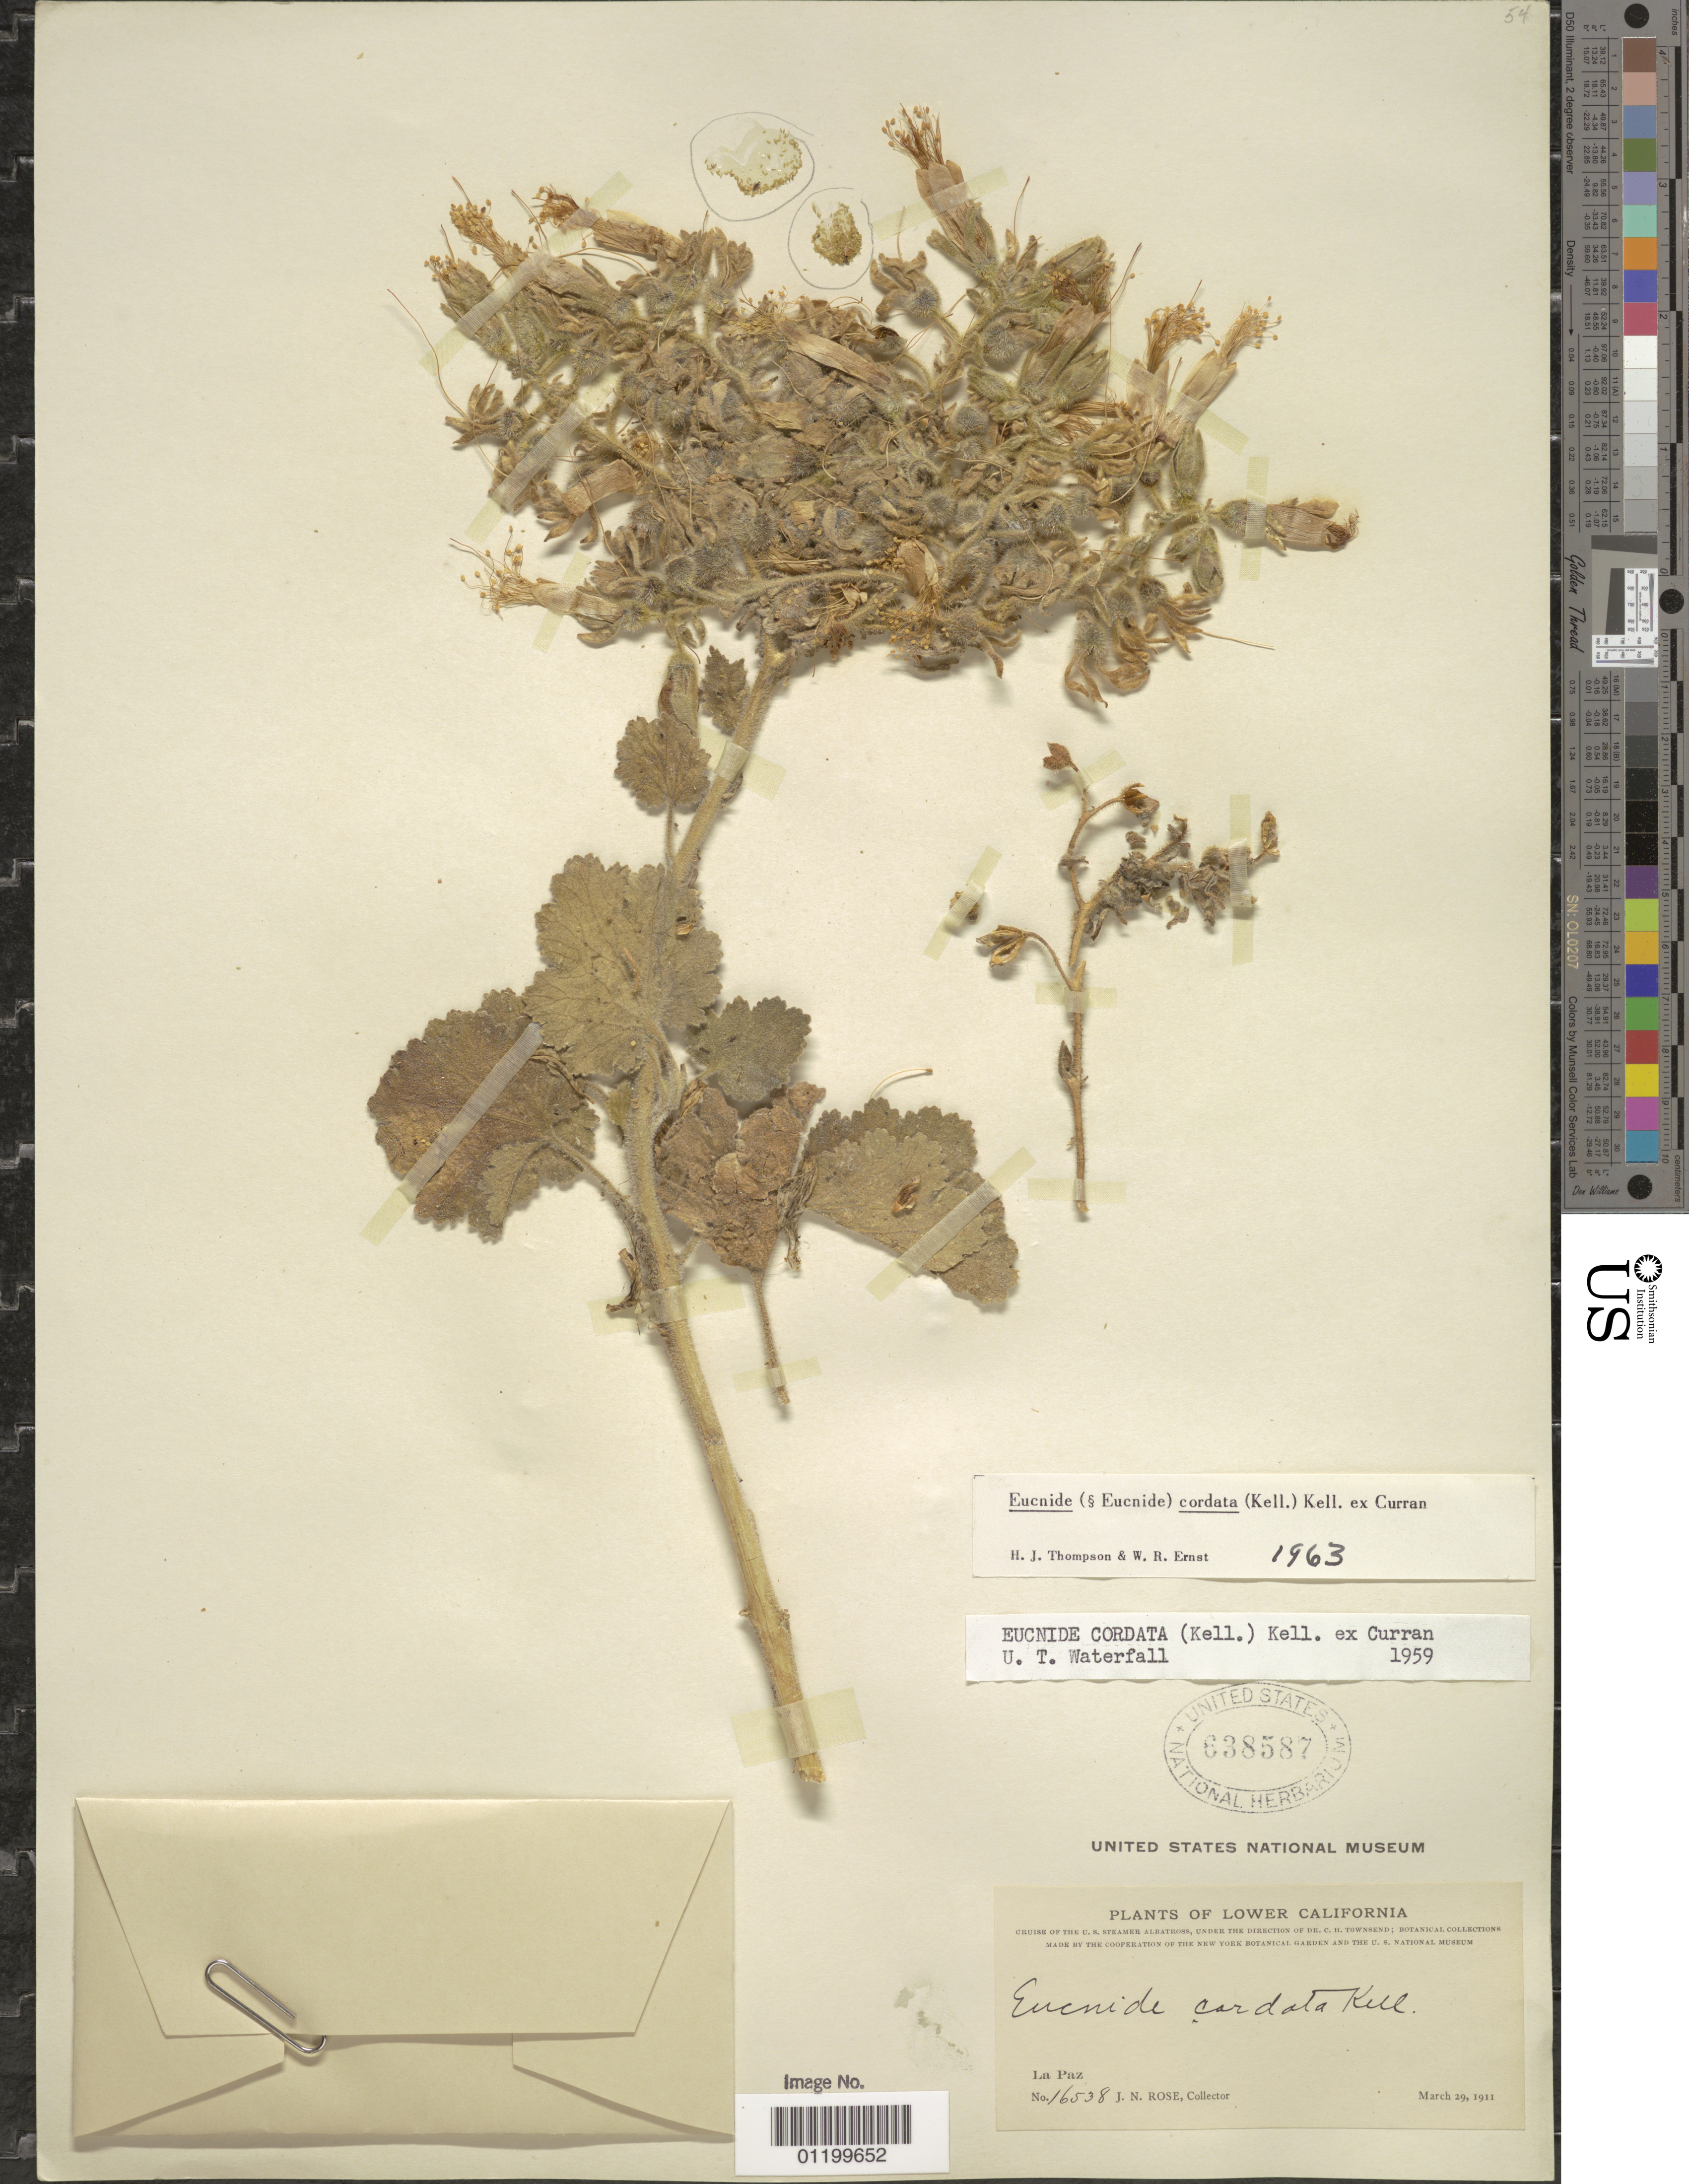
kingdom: Plantae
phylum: Tracheophyta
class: Magnoliopsida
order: Cornales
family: Loasaceae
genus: Eucnide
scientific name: Eucnide cordata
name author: (Kell.) Kellogg ex Curran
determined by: Thompson, H. J.; Ernst, W. R.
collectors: J. N. Rose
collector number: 16538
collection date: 1911-03-29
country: Mexico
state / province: Baja California Sur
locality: La Paz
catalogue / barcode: US 638587